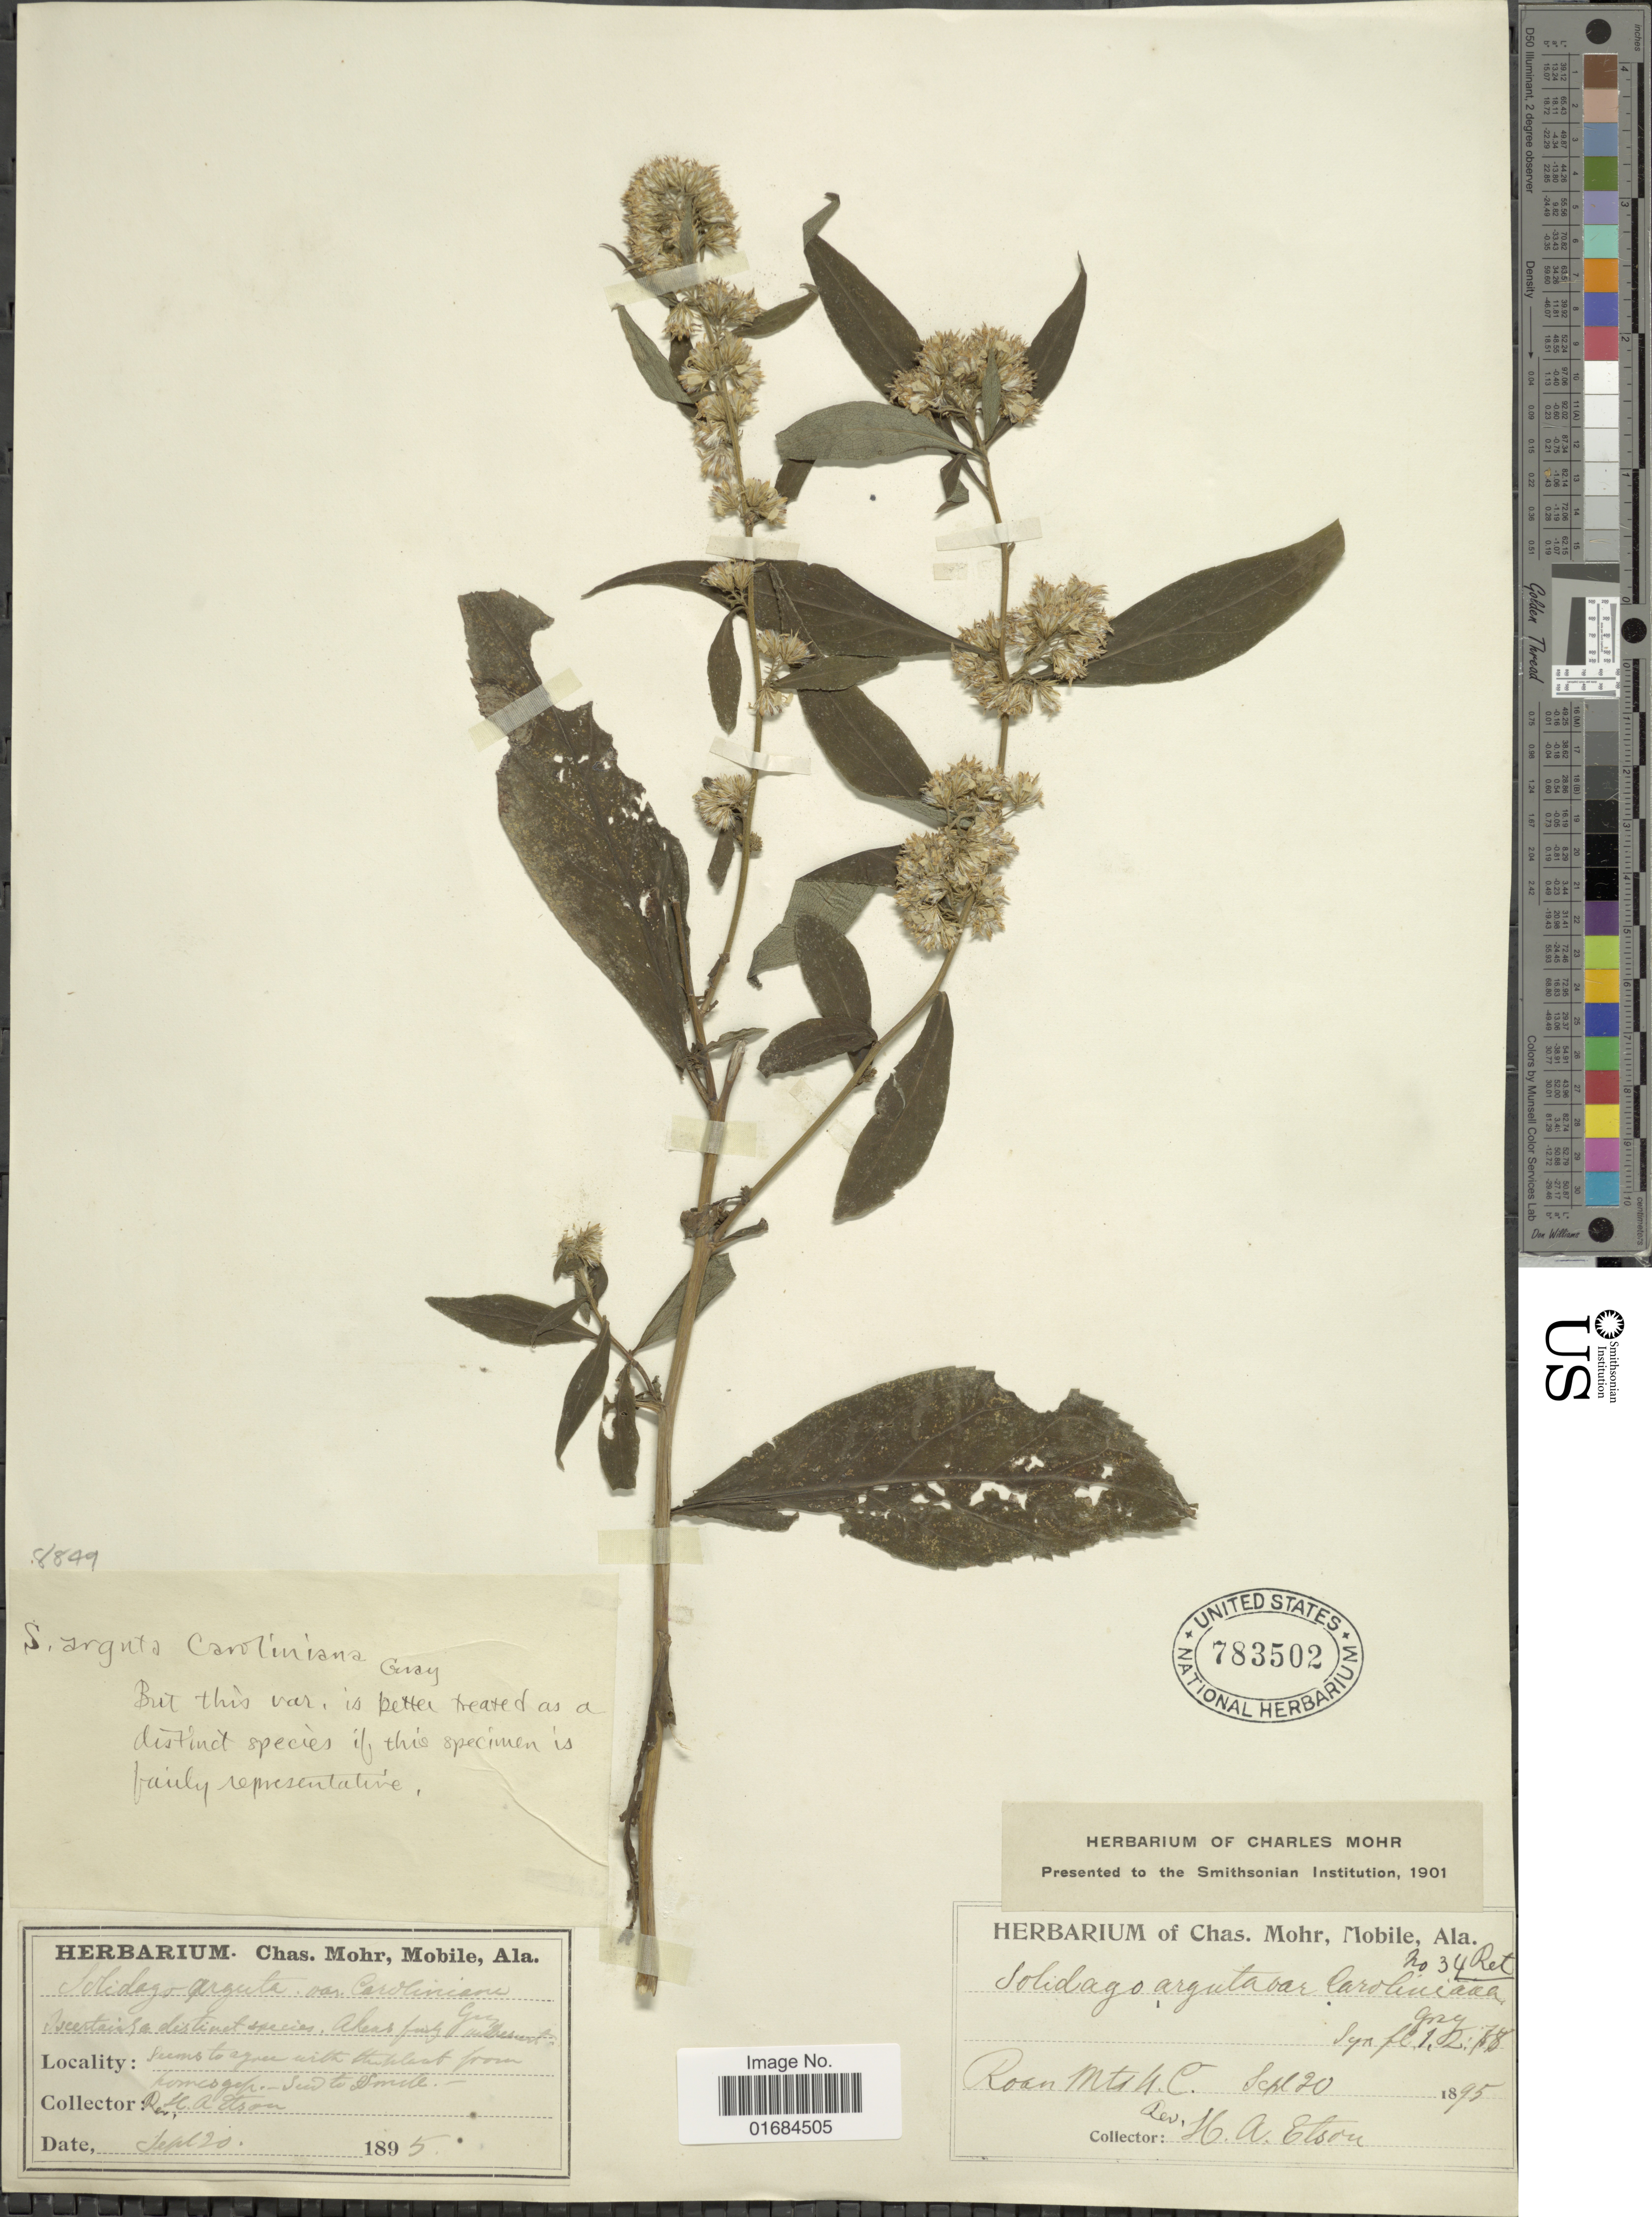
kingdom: Plantae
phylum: Tracheophyta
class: Magnoliopsida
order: Asterales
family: Asteraceae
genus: Solidago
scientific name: Solidago arguta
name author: Aiton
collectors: H. Etson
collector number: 34 ?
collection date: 1895-09-20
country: United States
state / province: North Carolina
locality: Roan Mts.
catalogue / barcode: US 783502